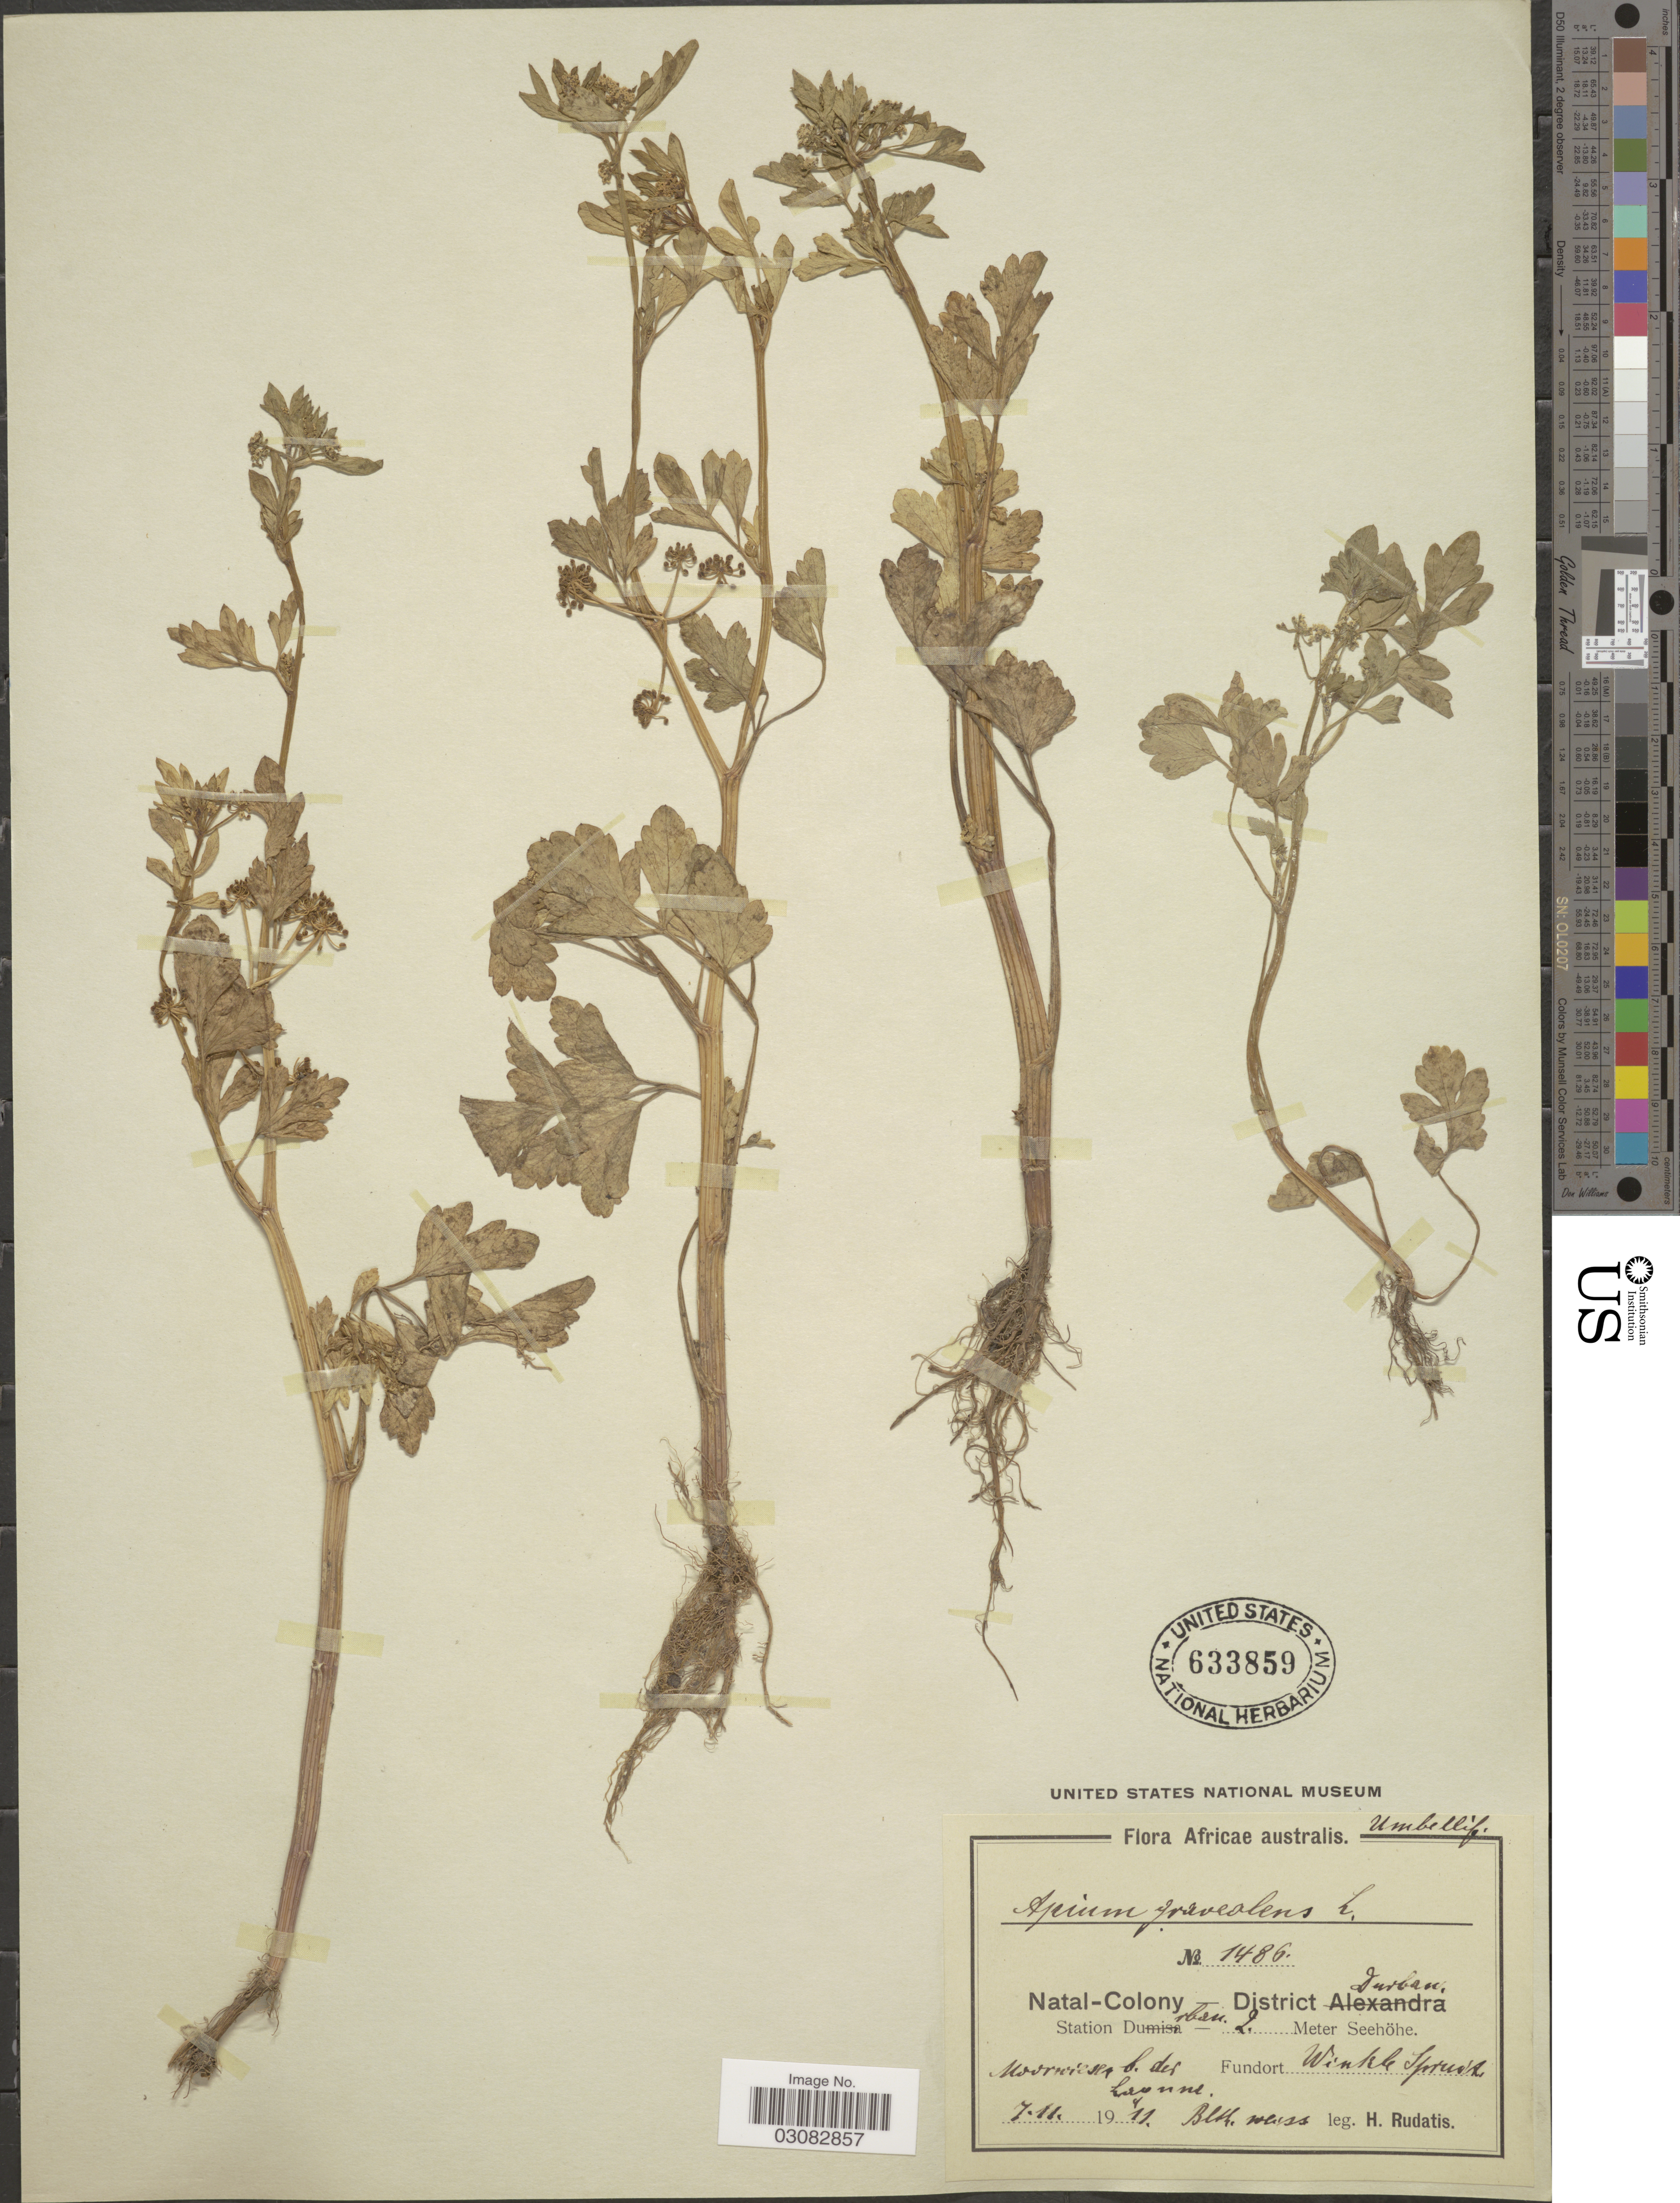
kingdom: Plantae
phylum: Tracheophyta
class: Magnoliopsida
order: Apiales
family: Apiaceae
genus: Apium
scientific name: Apium graveolens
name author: L.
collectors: H. Rudatis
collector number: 1486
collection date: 1911-11-07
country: South Africa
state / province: KwaZulu-Natal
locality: Natal-Colony, District Durban, Fundort Winkle Spruit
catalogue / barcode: US 633859